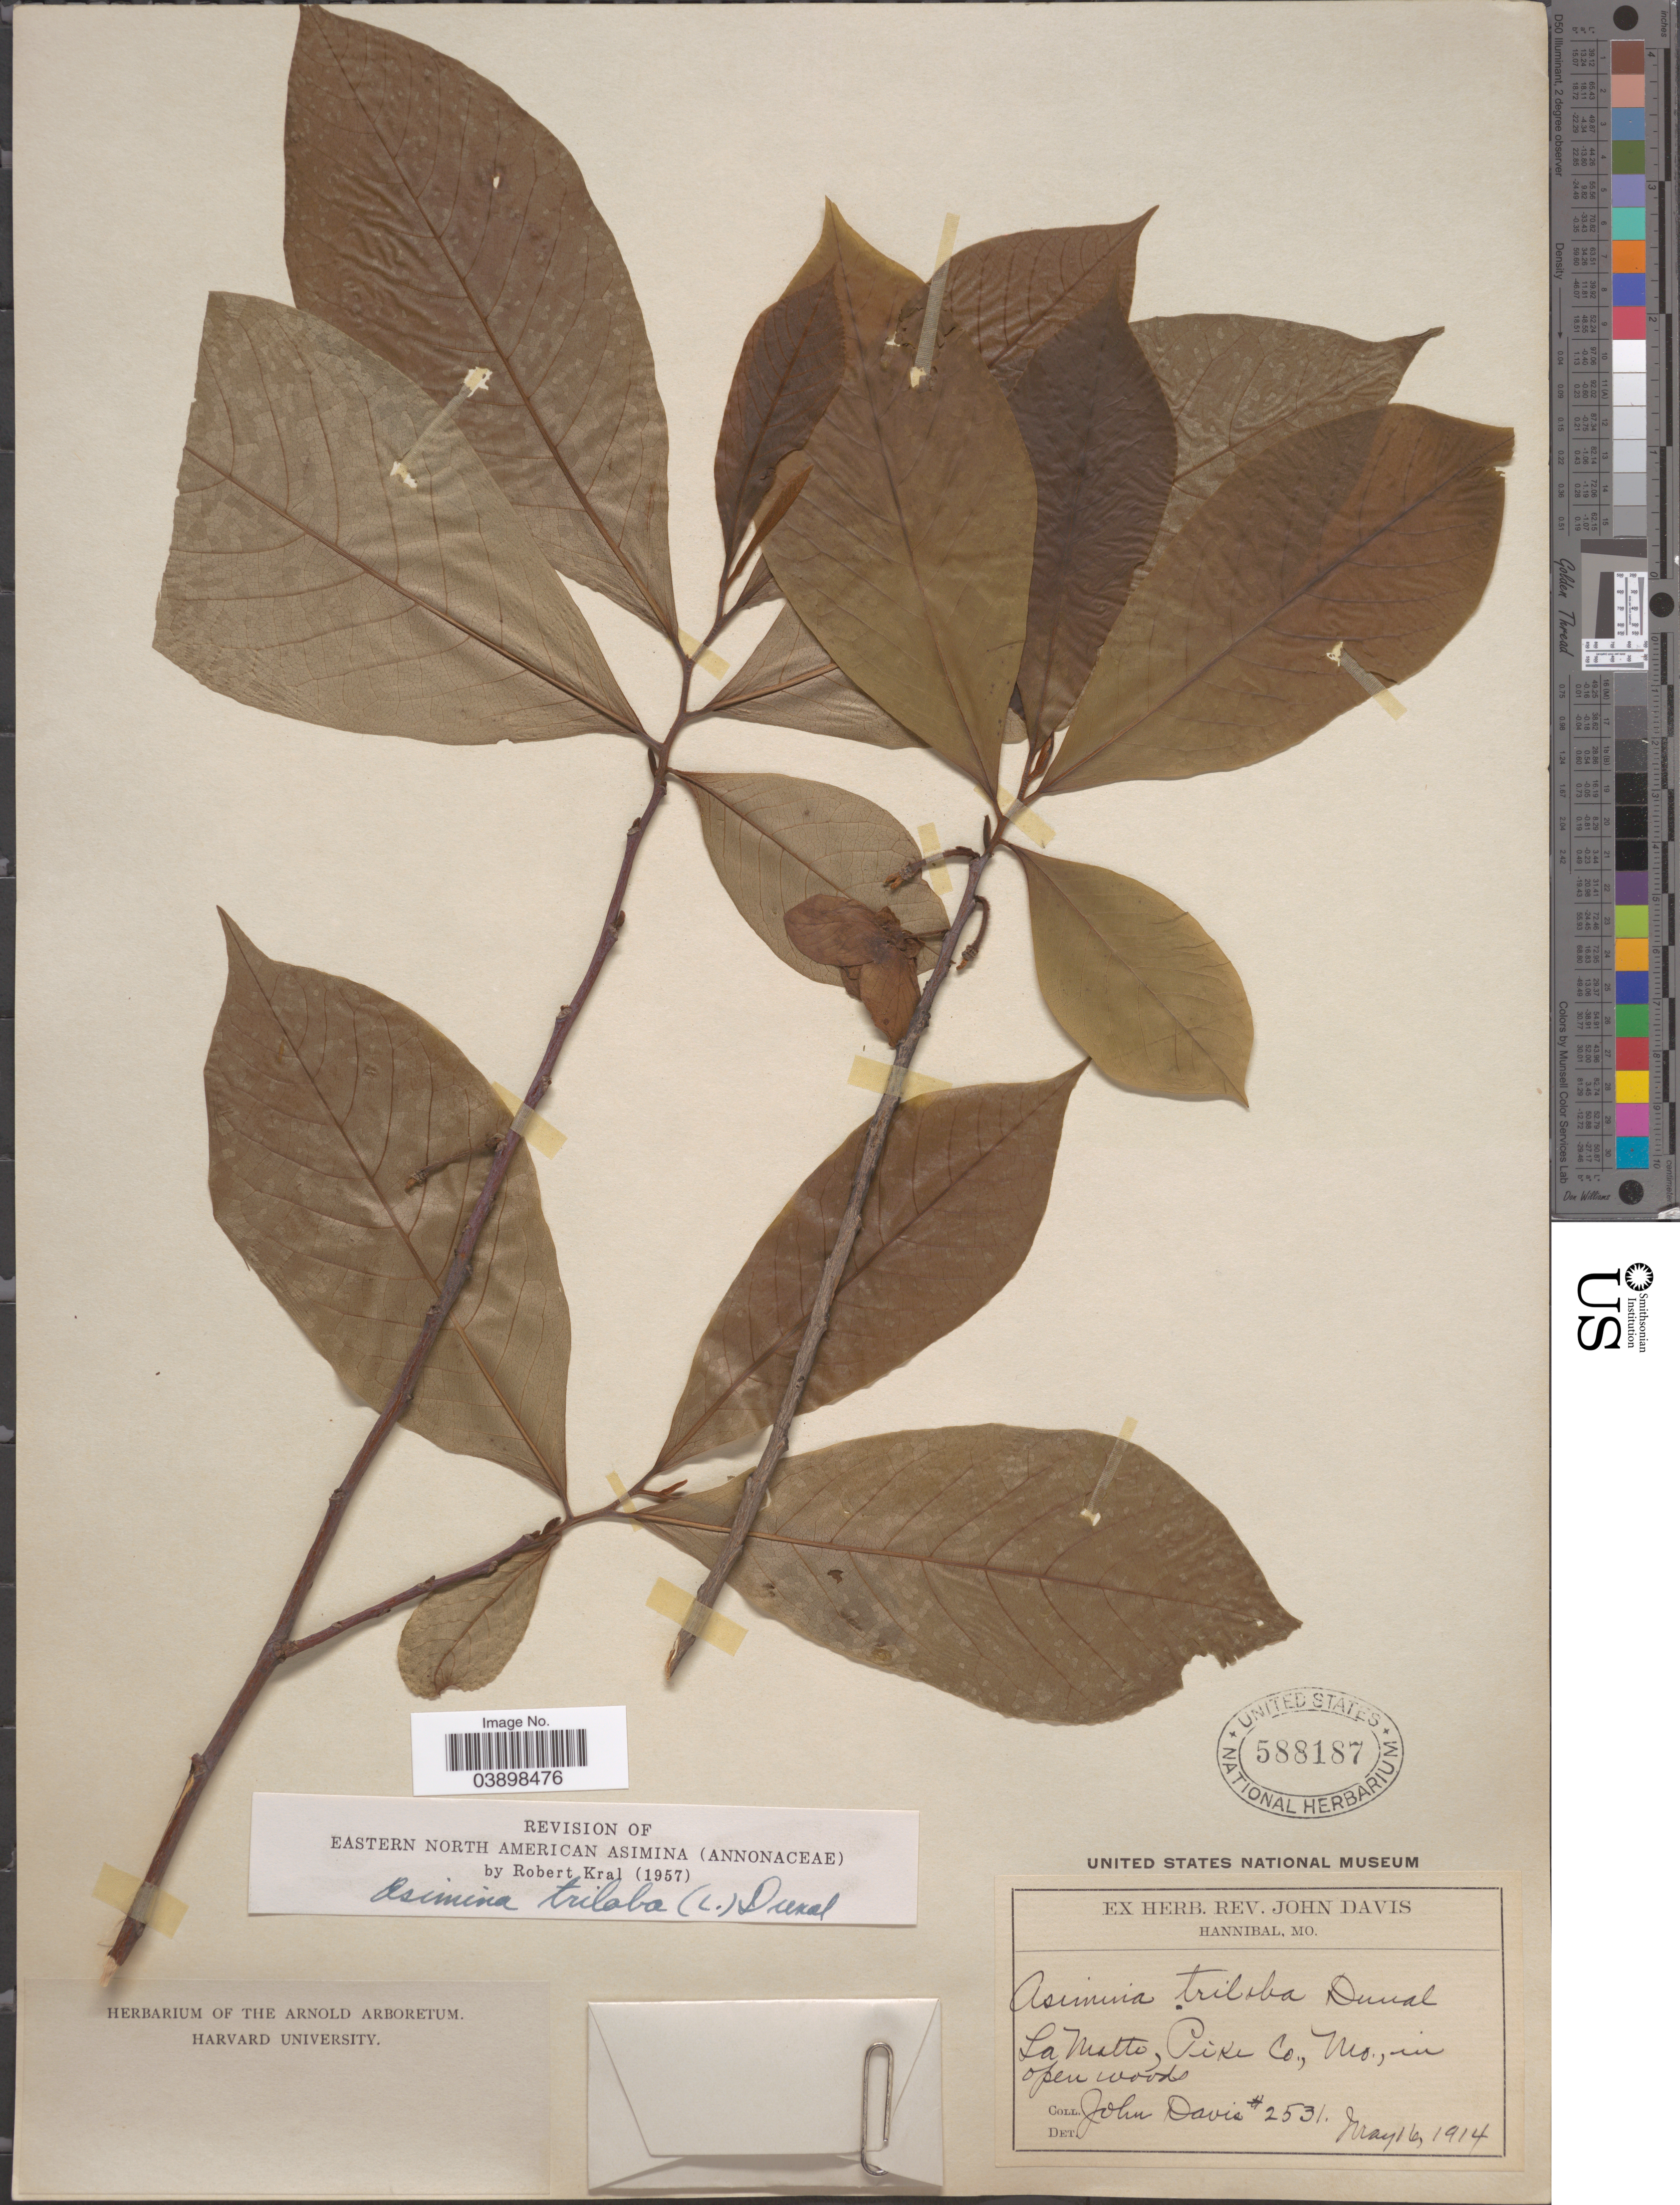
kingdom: Plantae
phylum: Tracheophyta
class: Magnoliopsida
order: Magnoliales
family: Annonaceae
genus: Asimina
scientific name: Asimina triloba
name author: (L.) Dunal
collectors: J. Davis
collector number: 2531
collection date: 1914-05-16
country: United States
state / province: Missouri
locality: La Matto, Pike Co.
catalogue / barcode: US 588187